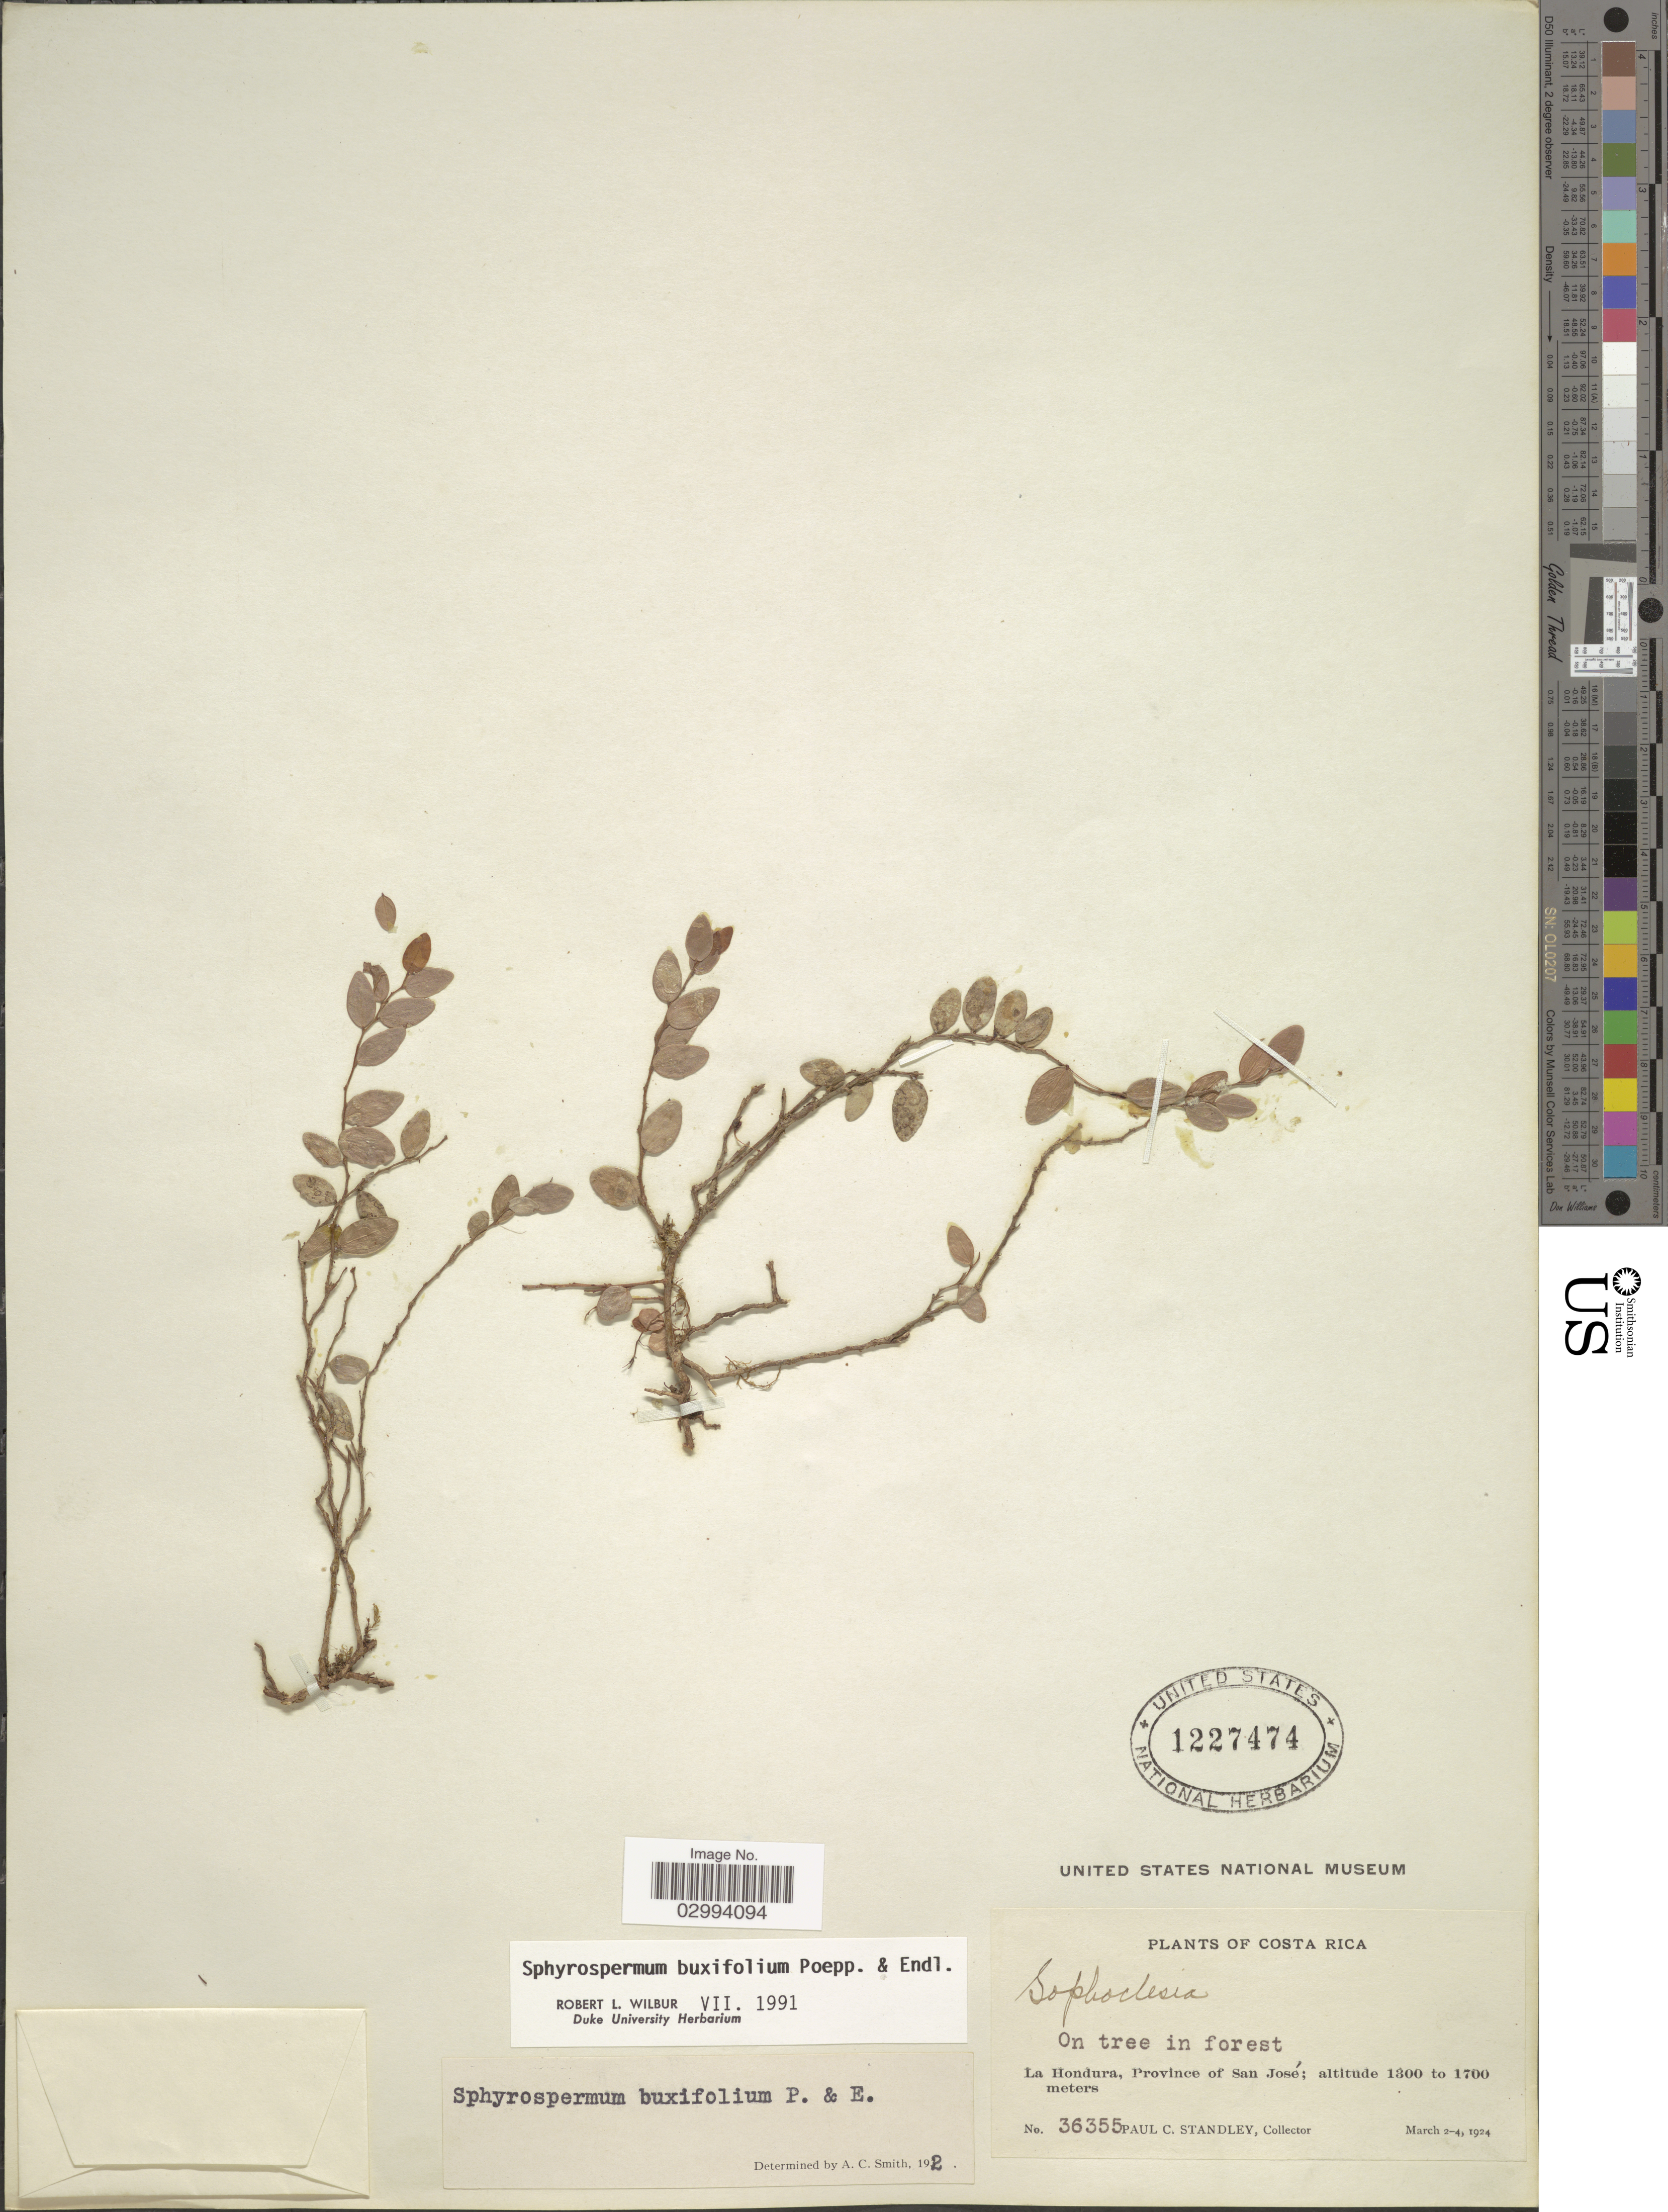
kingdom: Plantae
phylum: Tracheophyta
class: Magnoliopsida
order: Ericales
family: Ericaceae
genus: Sphyrospermum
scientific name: Sphyrospermum buxifolium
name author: Poepp. & Endl.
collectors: P. C. Standley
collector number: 36355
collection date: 1924-03-02/1924-03-04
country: Costa Rica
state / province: San José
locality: La Hondura.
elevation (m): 1300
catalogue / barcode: US 1227474